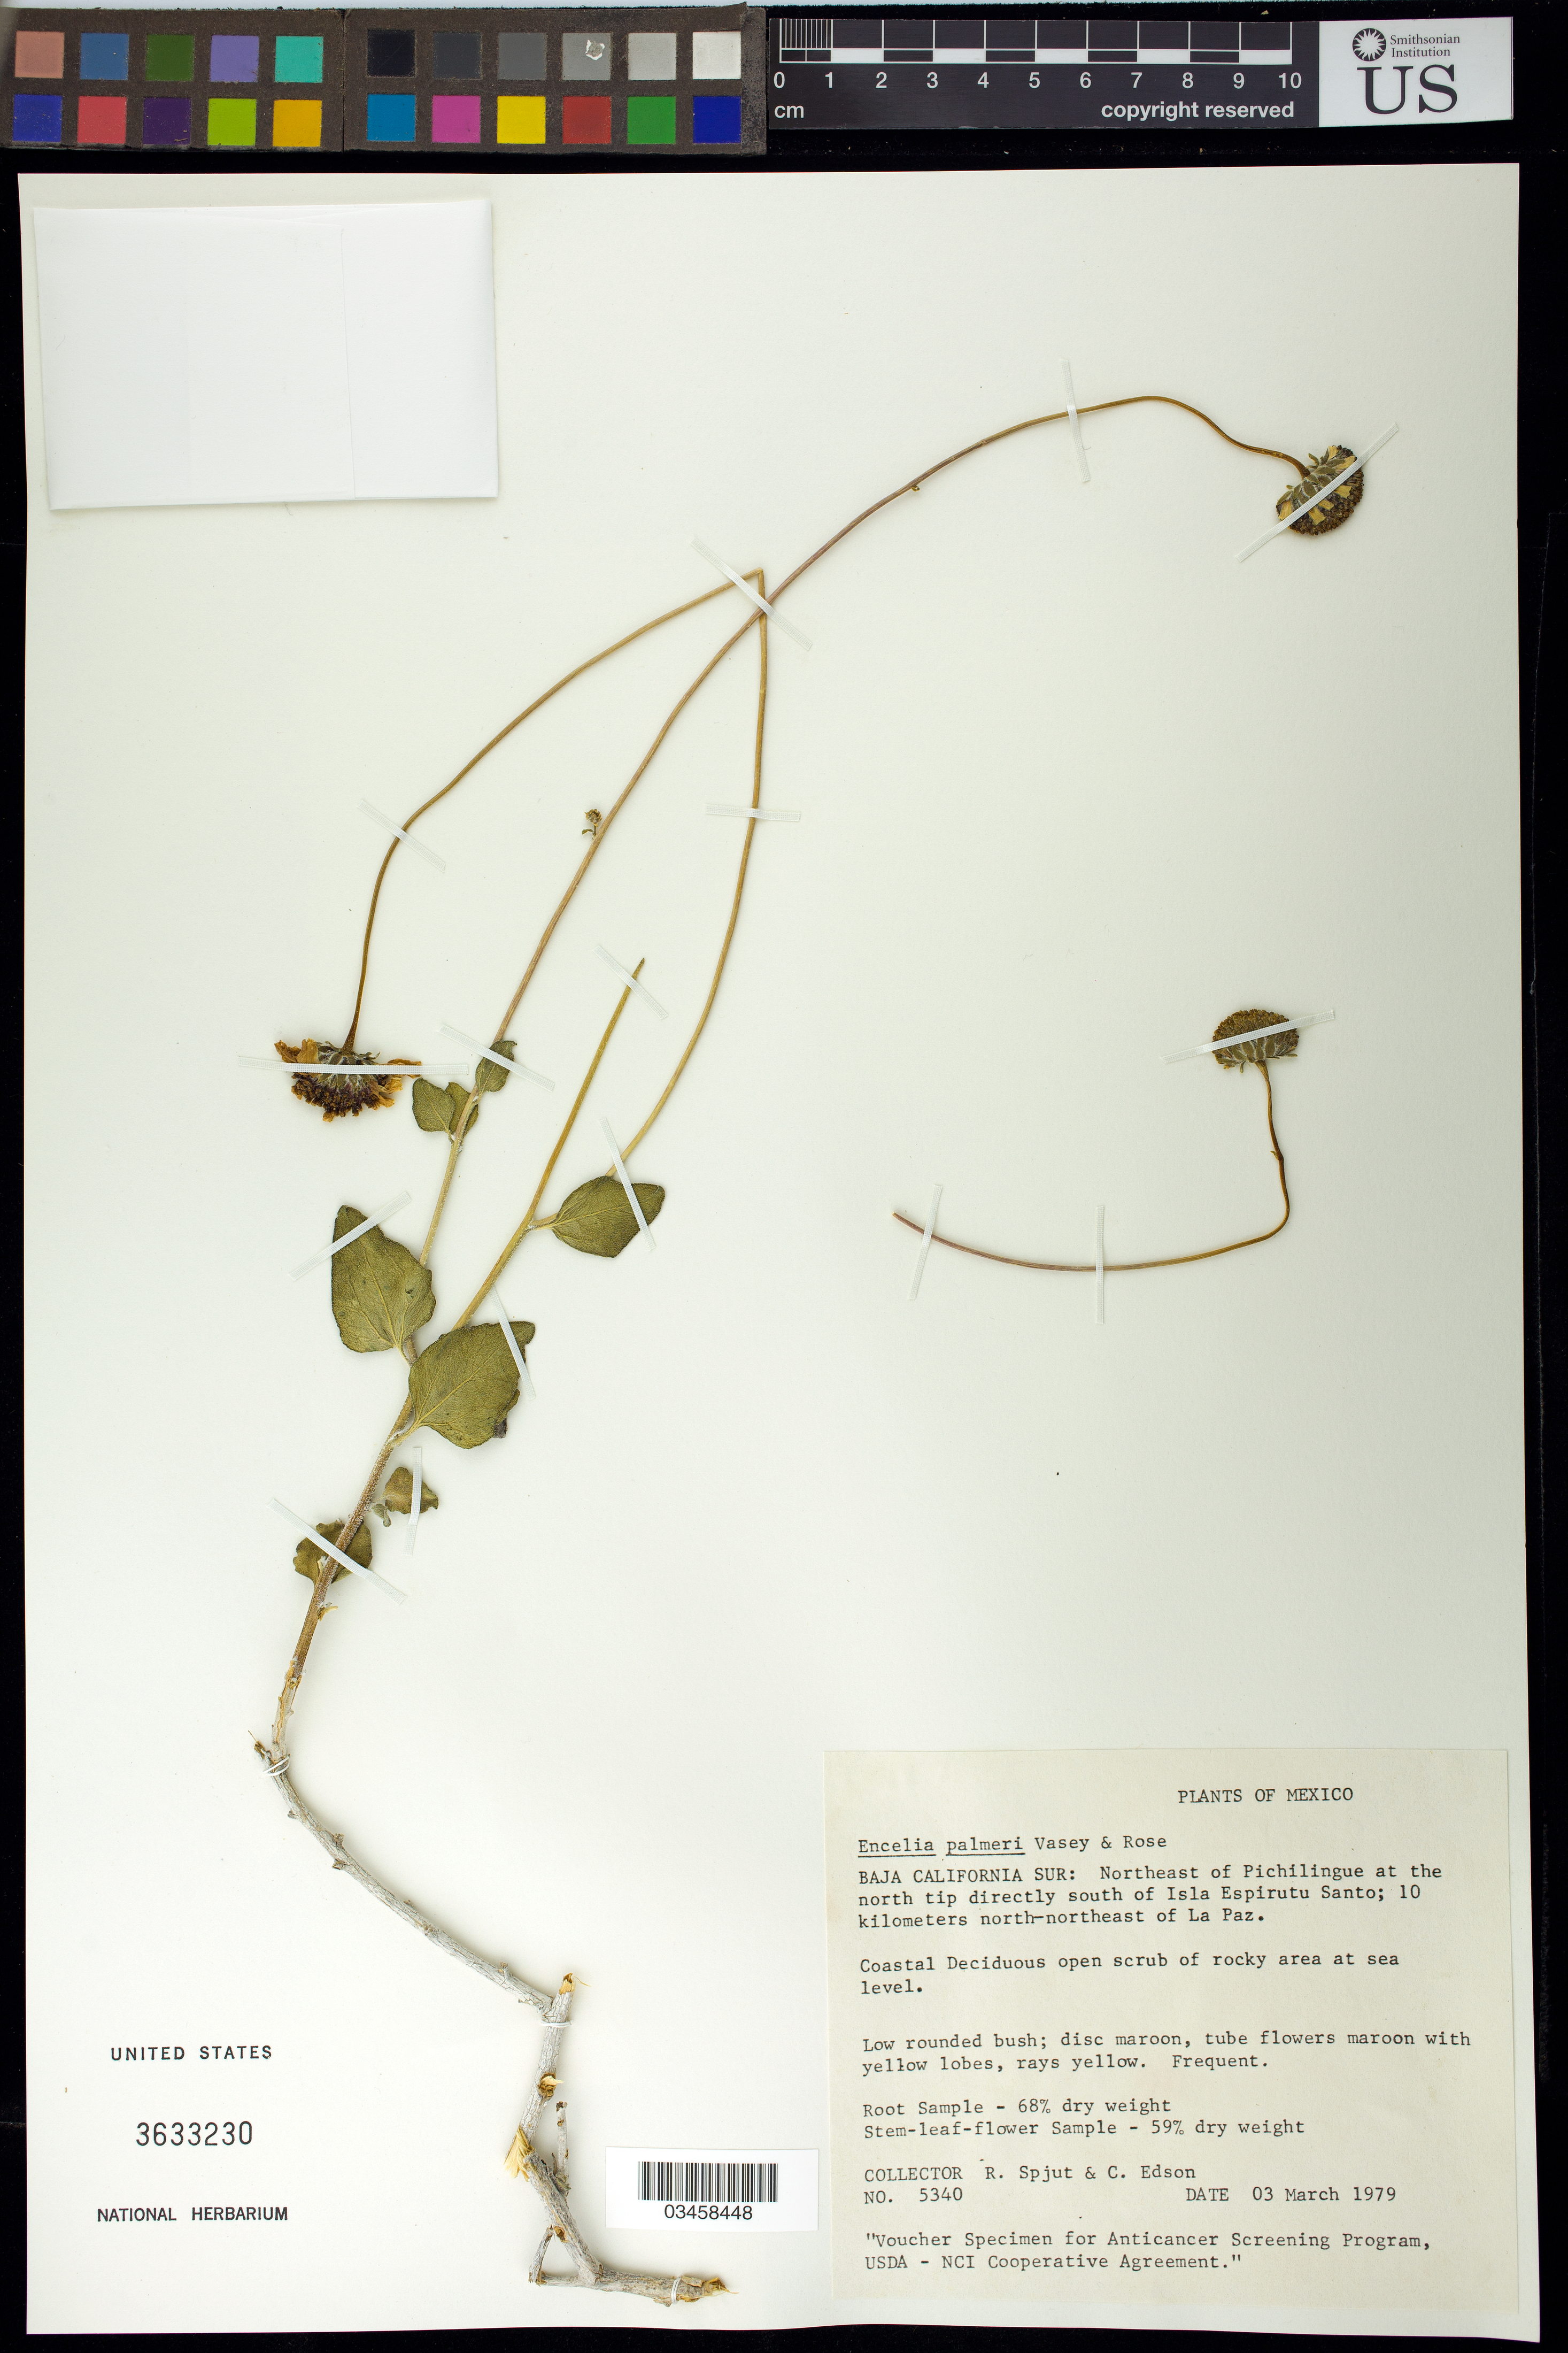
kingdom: Plantae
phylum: Tracheophyta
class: Magnoliopsida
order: Asterales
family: Asteraceae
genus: Encelia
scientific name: Encelia palmeri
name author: Vasey & Rose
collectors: R. Spjut & C. Edson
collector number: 5340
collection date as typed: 3 Mar 1979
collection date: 1979-03-03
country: Mexico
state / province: Baja California Sur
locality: La Paz, open field near La Posada Hotel.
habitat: Coastal deciduous open scrub of rocky area at sea level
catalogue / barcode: US 3633230